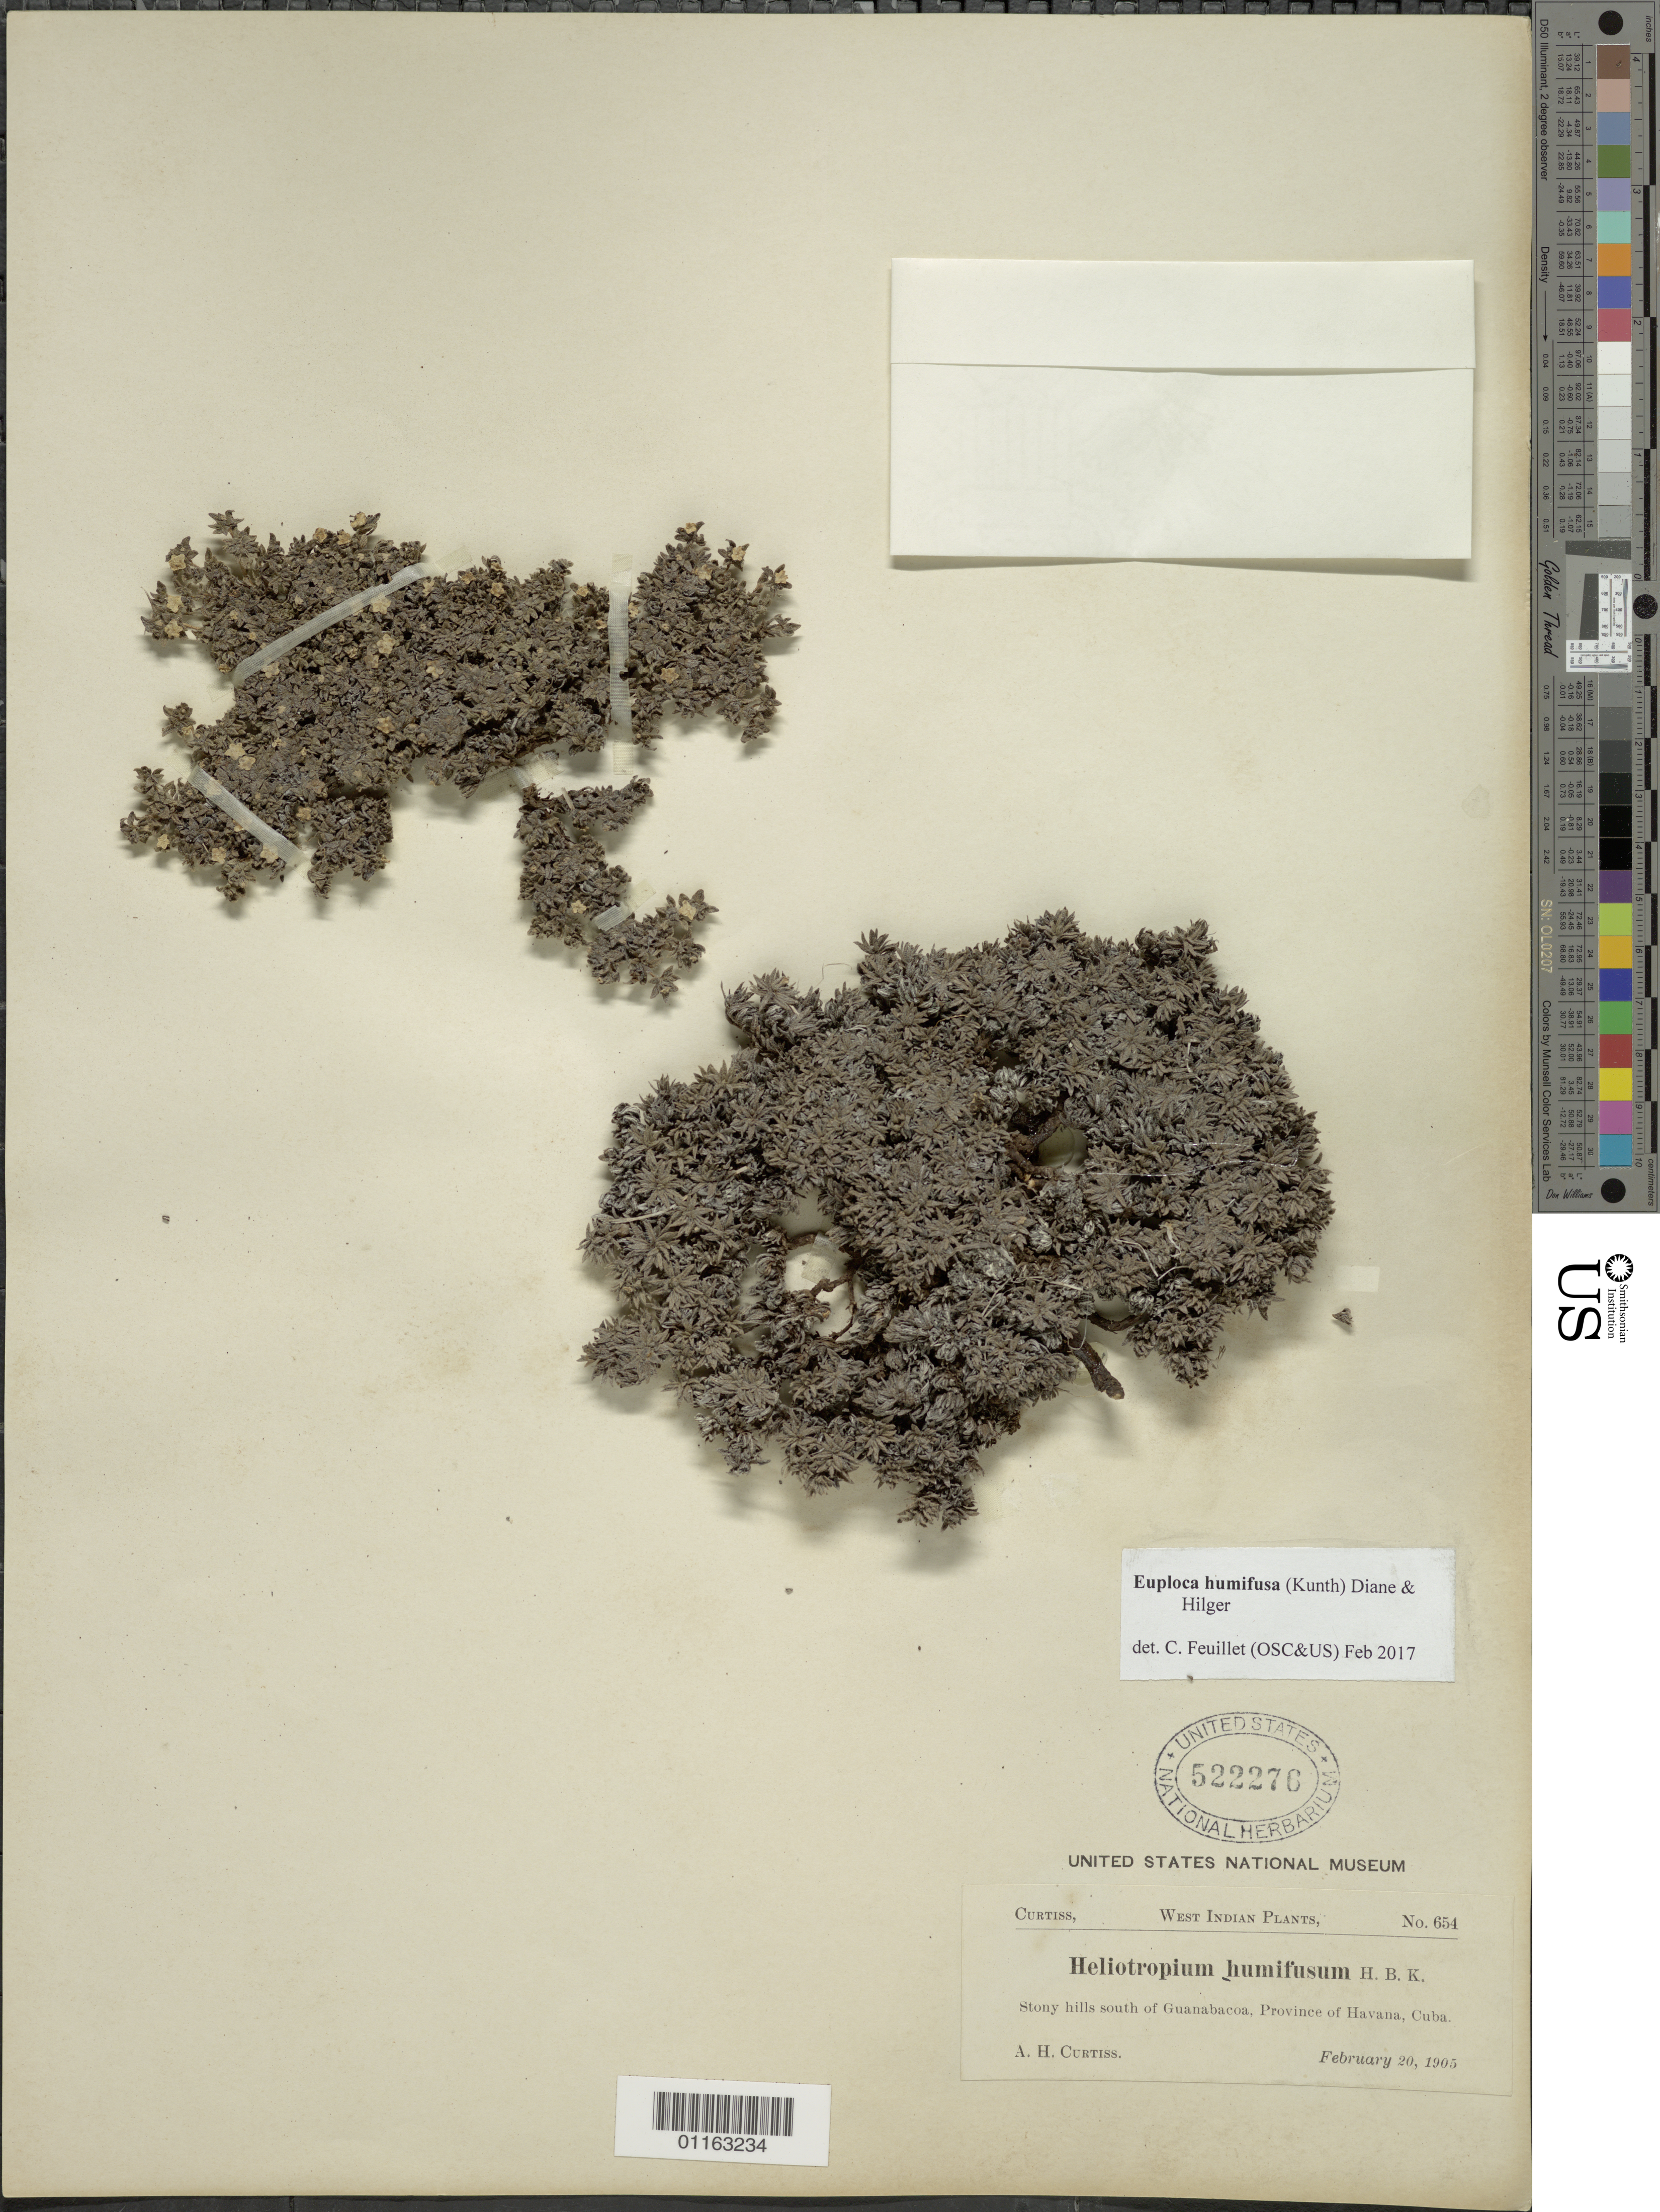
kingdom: Plantae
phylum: Tracheophyta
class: Magnoliopsida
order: Boraginales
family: Heliotropiaceae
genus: Euploca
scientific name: Euploca humifusa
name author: (Kunth) Diane & Hilger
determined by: Feuillet, C.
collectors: A. H. Curtiss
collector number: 654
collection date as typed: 20 Feb 1905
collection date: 1905-02-20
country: Cuba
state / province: La Habana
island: Cuba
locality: Hills south of Guanabacoa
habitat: Stony hills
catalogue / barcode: US 522276